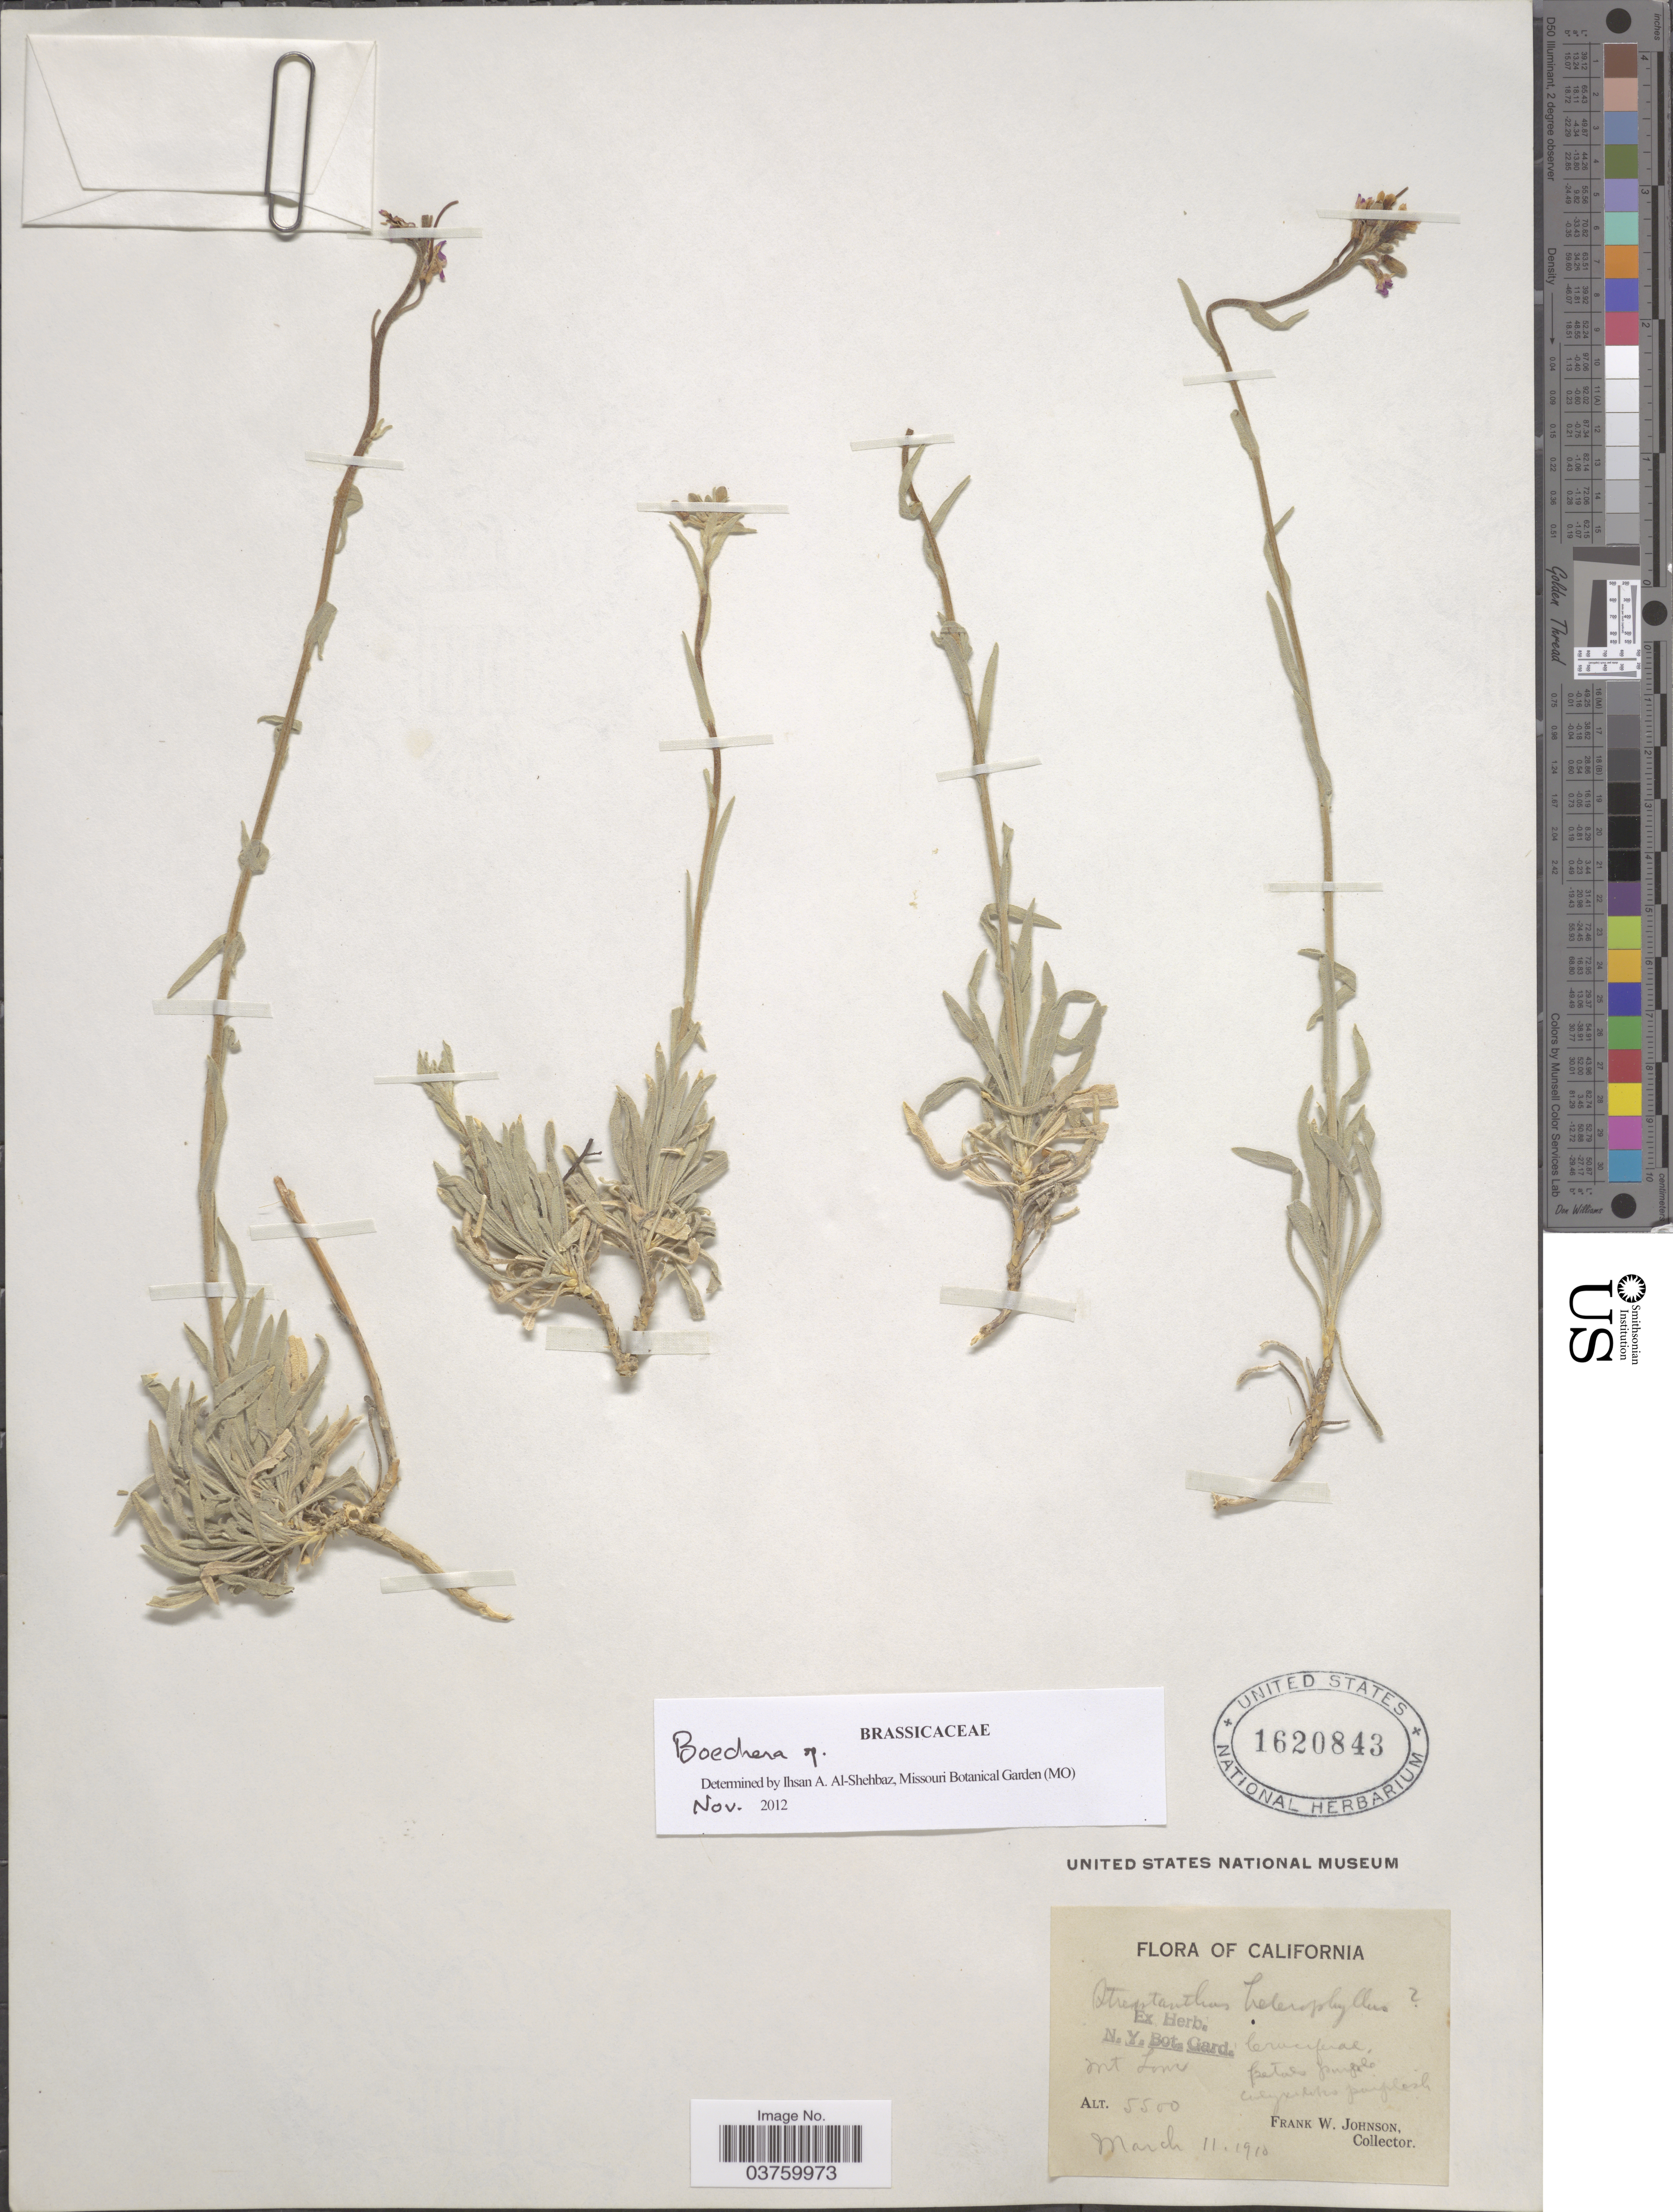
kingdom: Plantae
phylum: Tracheophyta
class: Magnoliopsida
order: Brassicales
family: Brassicaceae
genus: Boechera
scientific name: Boechera sp.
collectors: F. W. Johnson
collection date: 1910-03-11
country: United States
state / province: California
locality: Mt Lowe.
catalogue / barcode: US 1620843